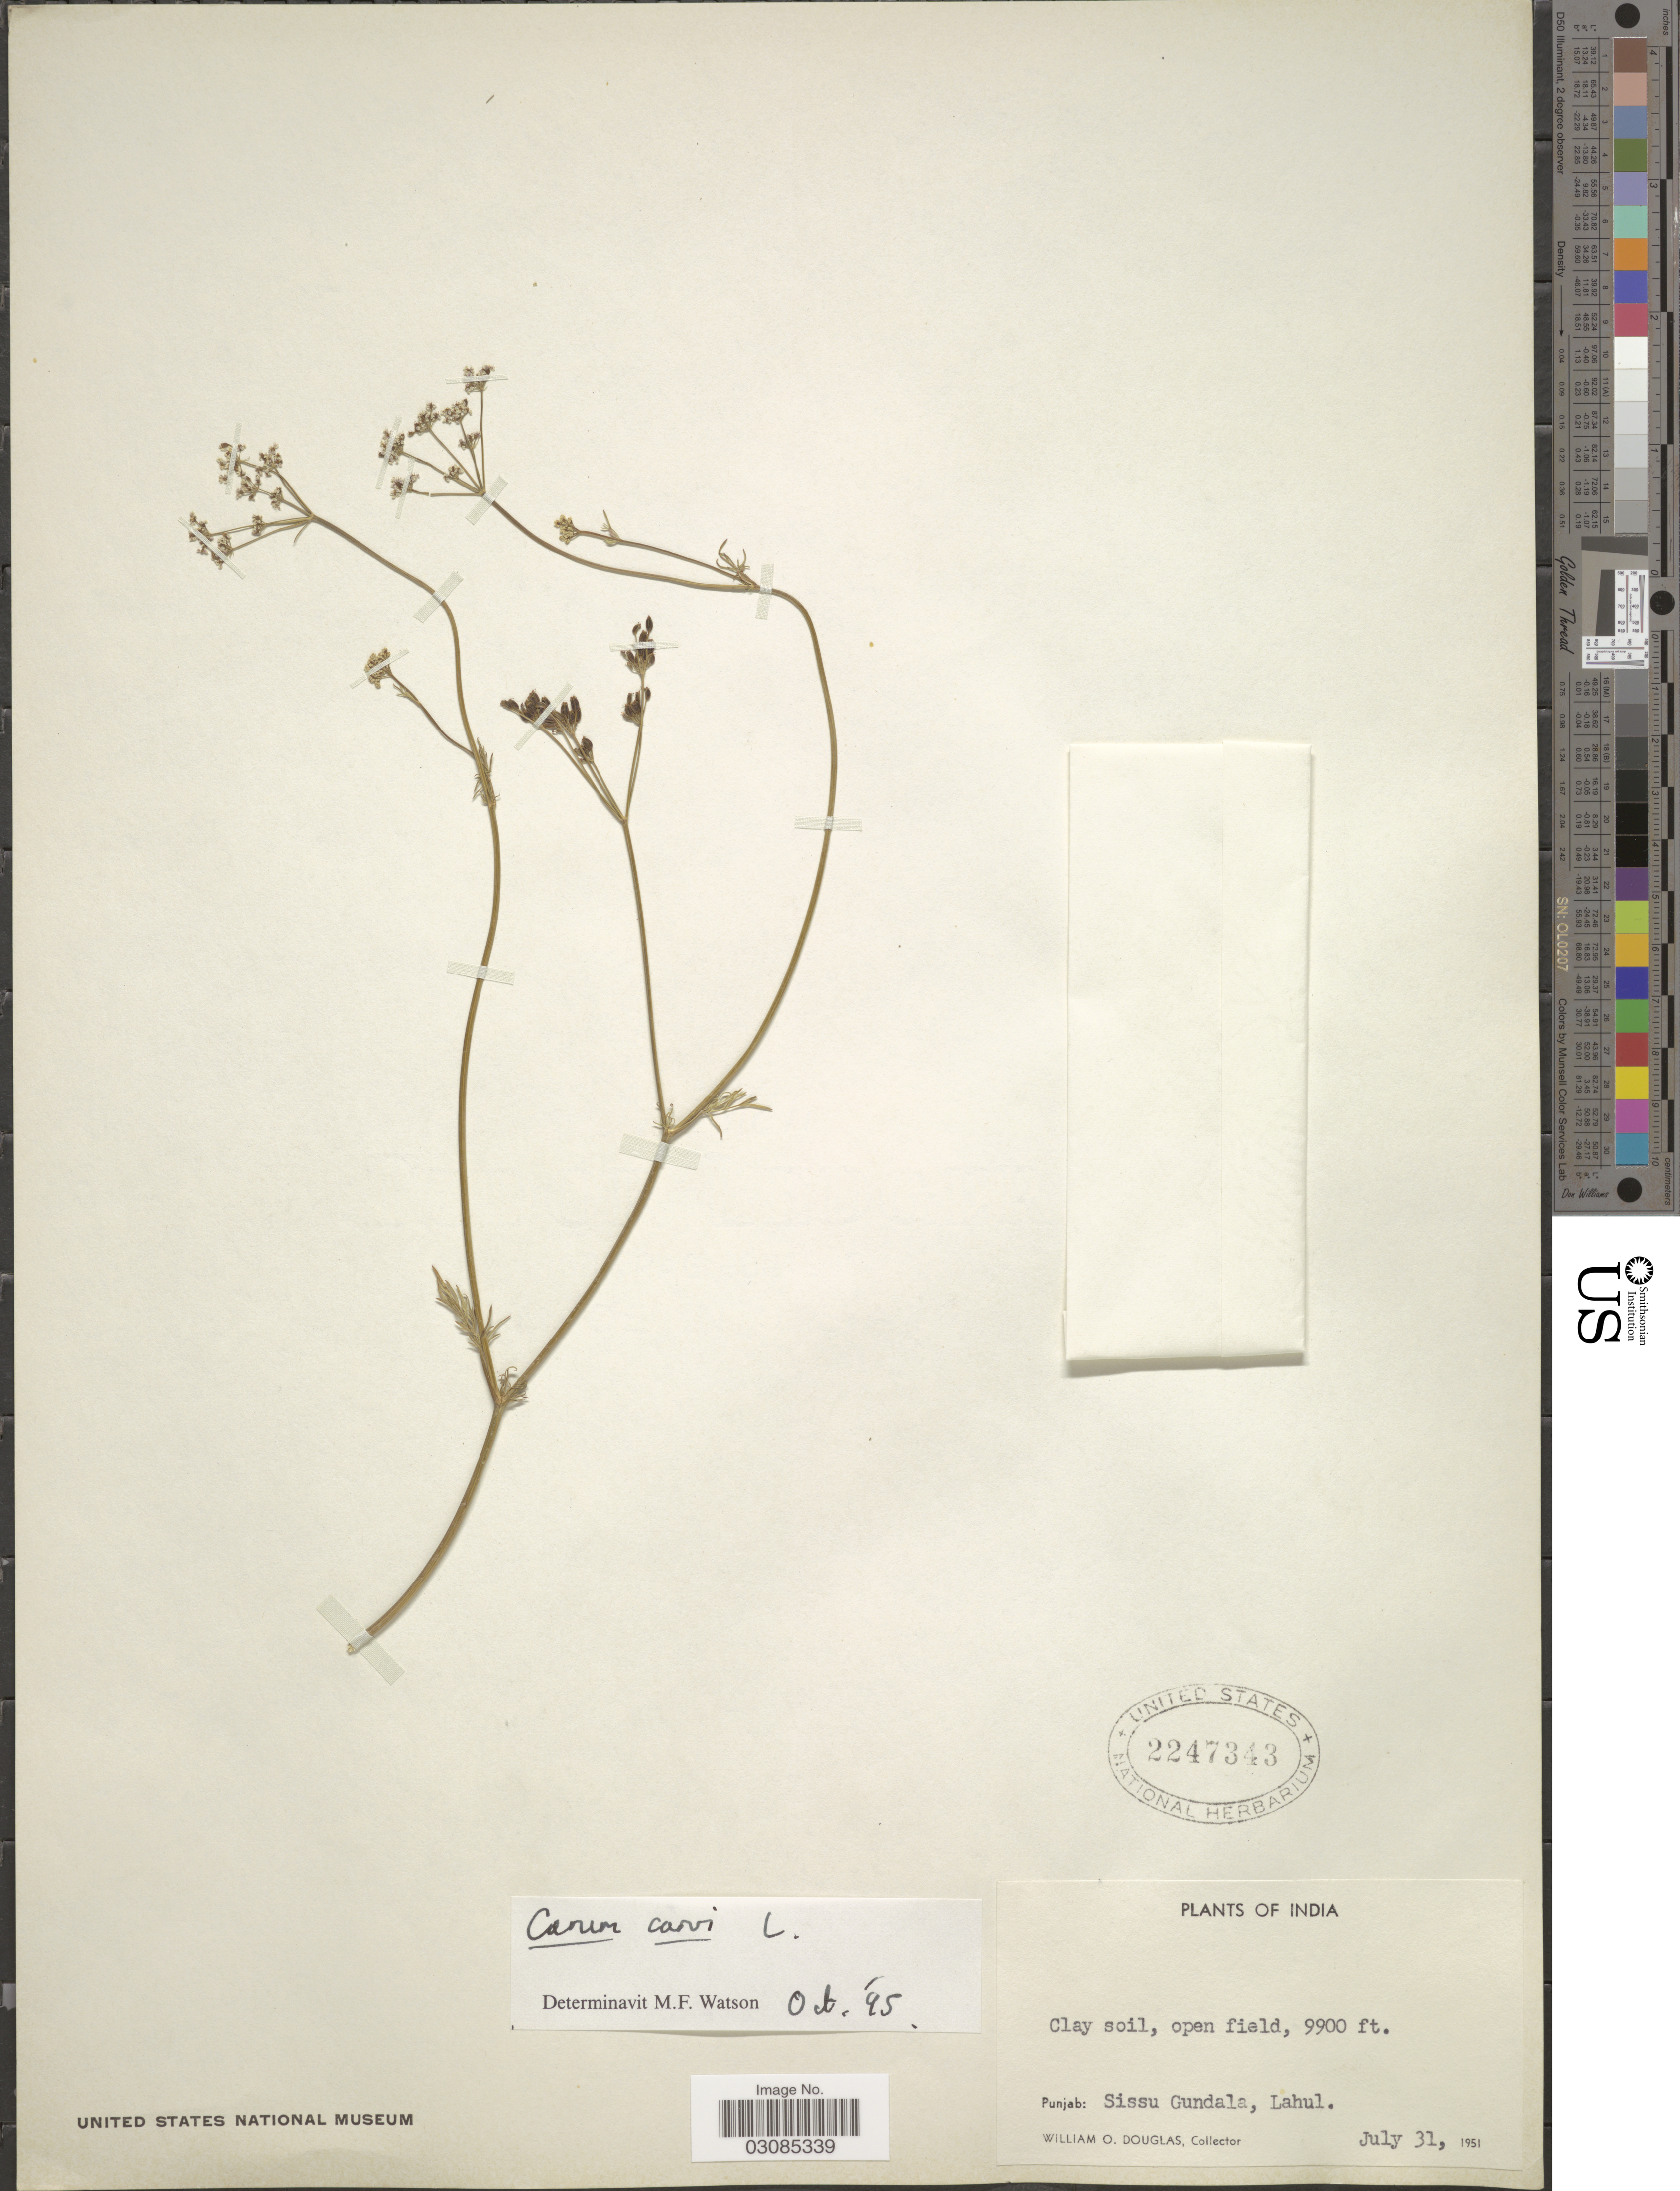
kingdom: Plantae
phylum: Tracheophyta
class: Magnoliopsida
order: Apiales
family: Apiaceae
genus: Carum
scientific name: Carum carvi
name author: L.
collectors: W. Douglas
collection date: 1951-07-31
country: India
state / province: Punjab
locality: Sissu Gundala, Lahul.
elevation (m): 3018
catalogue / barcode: US 2247343